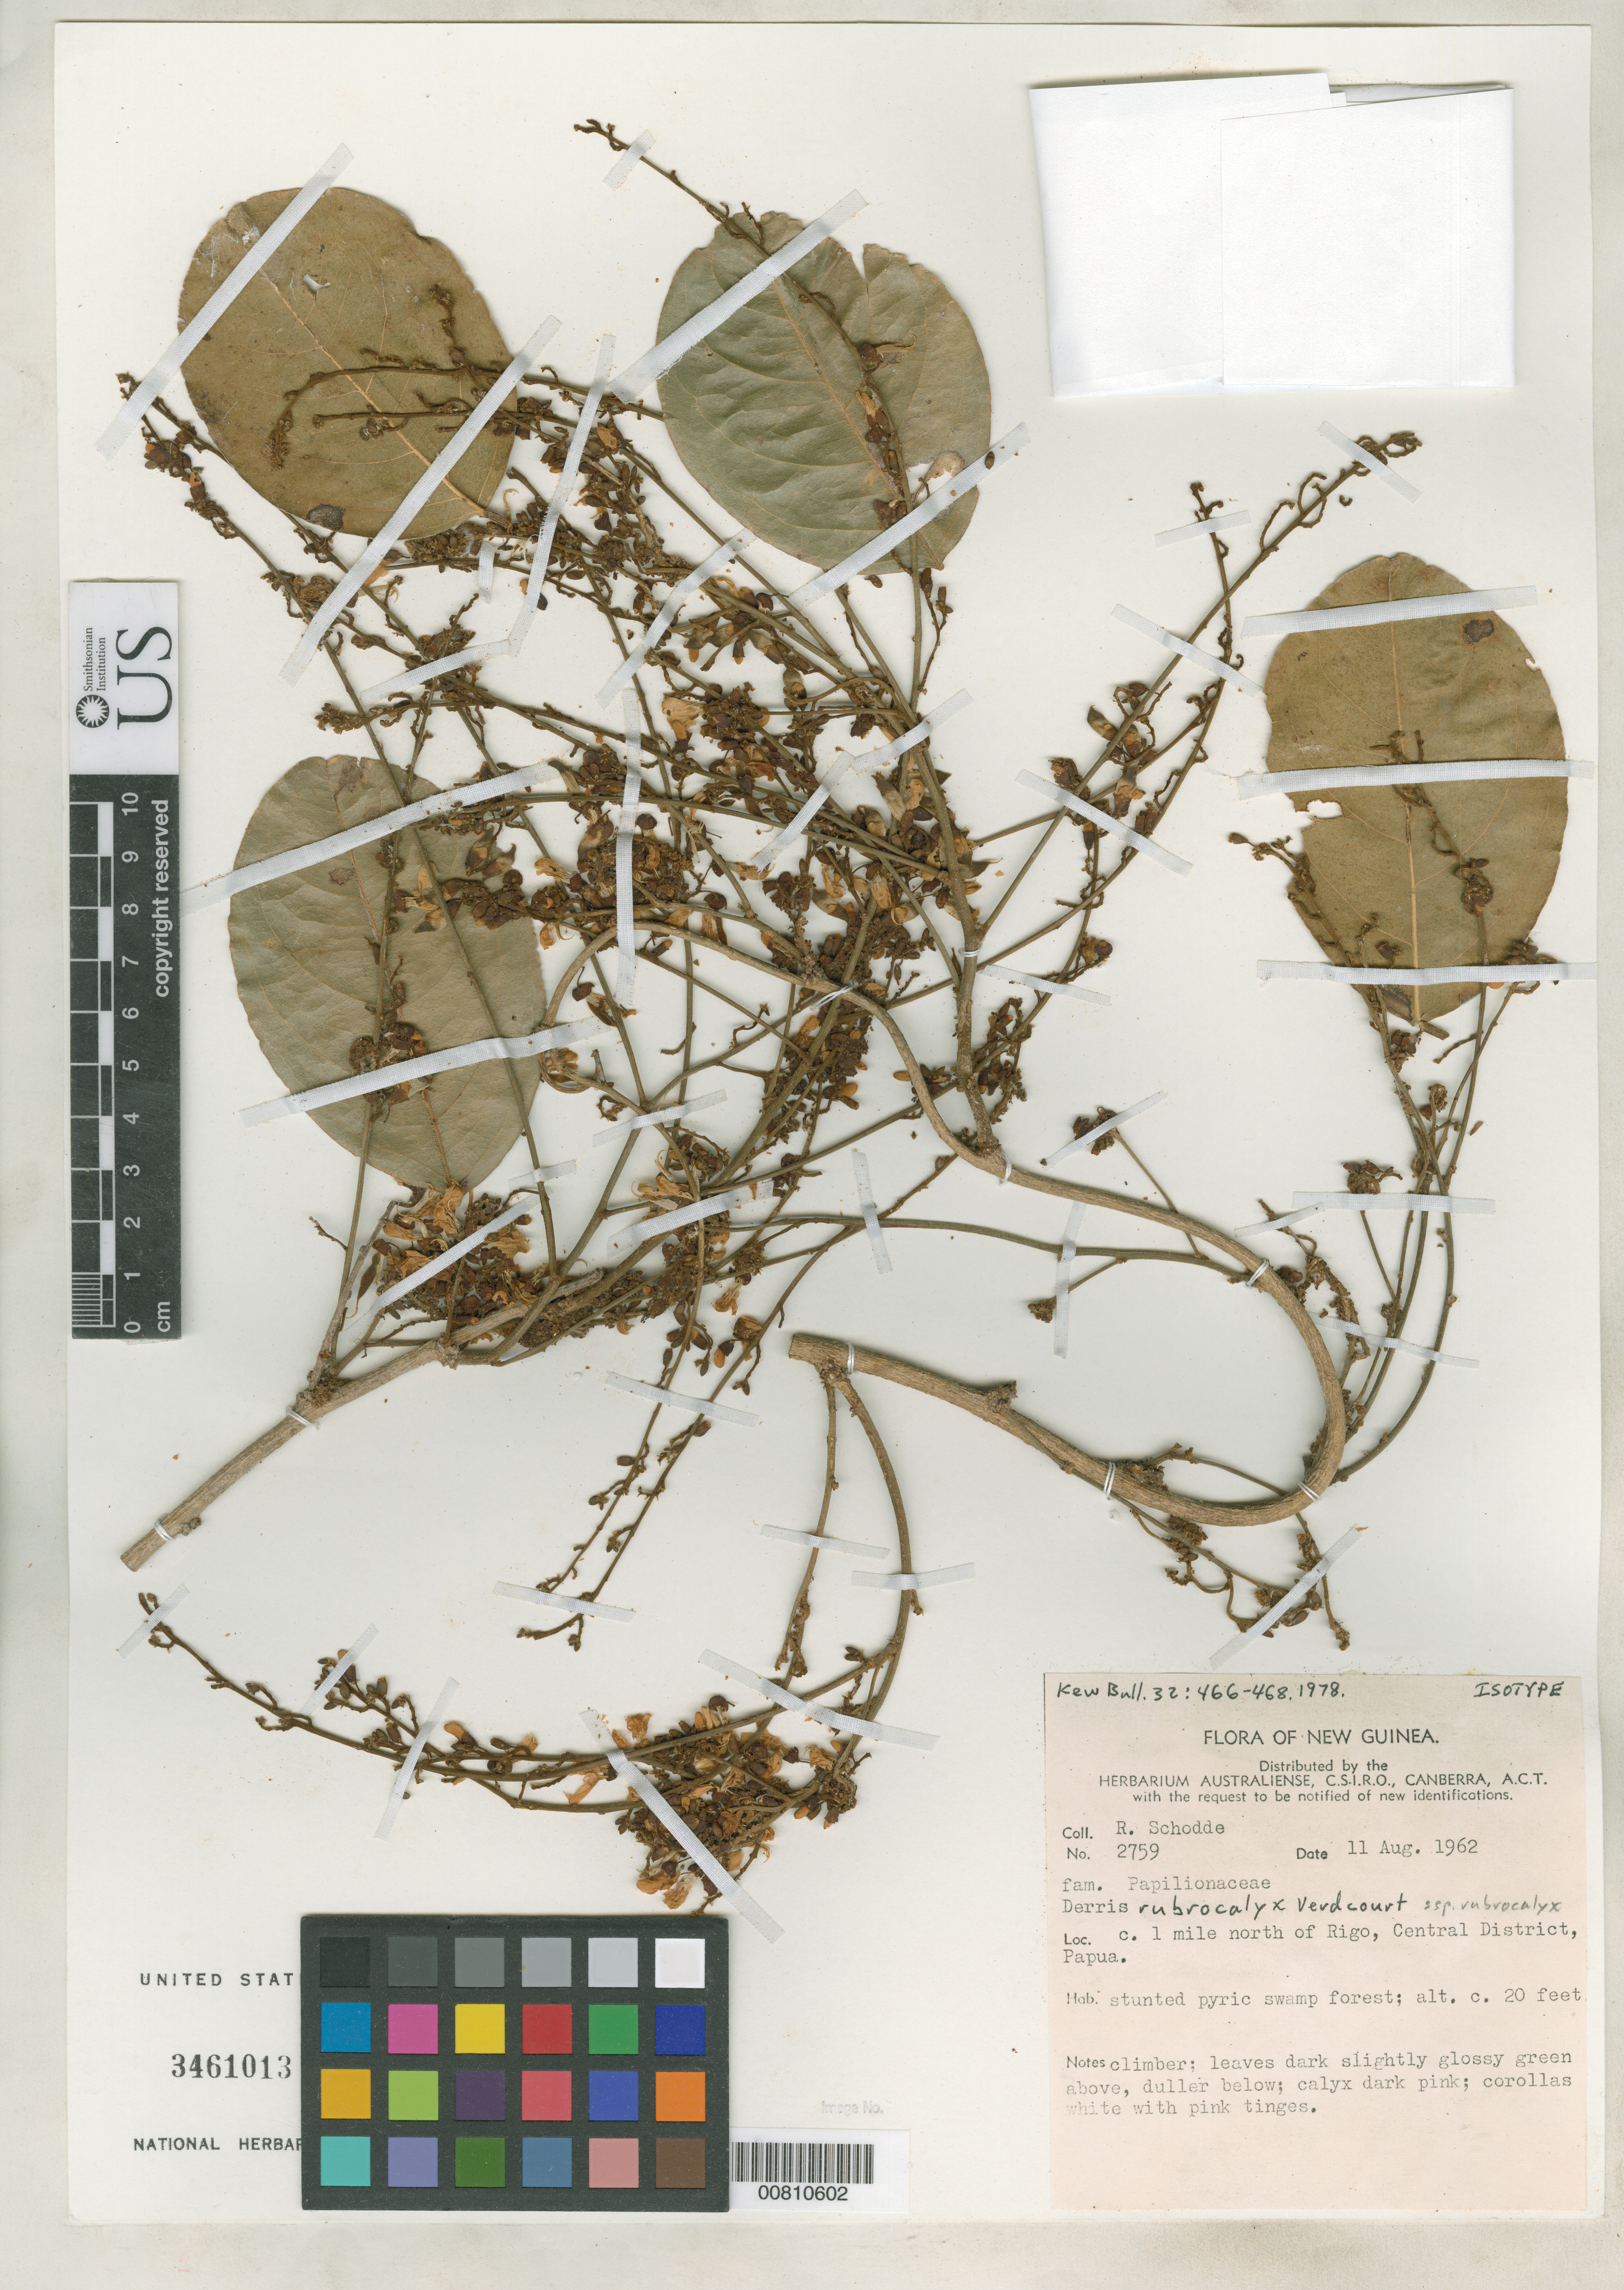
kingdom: Plantae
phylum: Tracheophyta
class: Magnoliopsida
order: Fabales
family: Fabaceae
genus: Derris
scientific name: Derris rubrocalyx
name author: Verdc.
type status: Isotype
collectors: R. Schodde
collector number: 2759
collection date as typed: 11 Aug 1962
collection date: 1962-08-11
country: Papua New Guinea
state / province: Central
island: New Guinea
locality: C. 1 mile north of Rigo, Central District, Papua.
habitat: Stunted pyric swamp forest.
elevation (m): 6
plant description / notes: Holotype at K.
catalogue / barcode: US 3461013